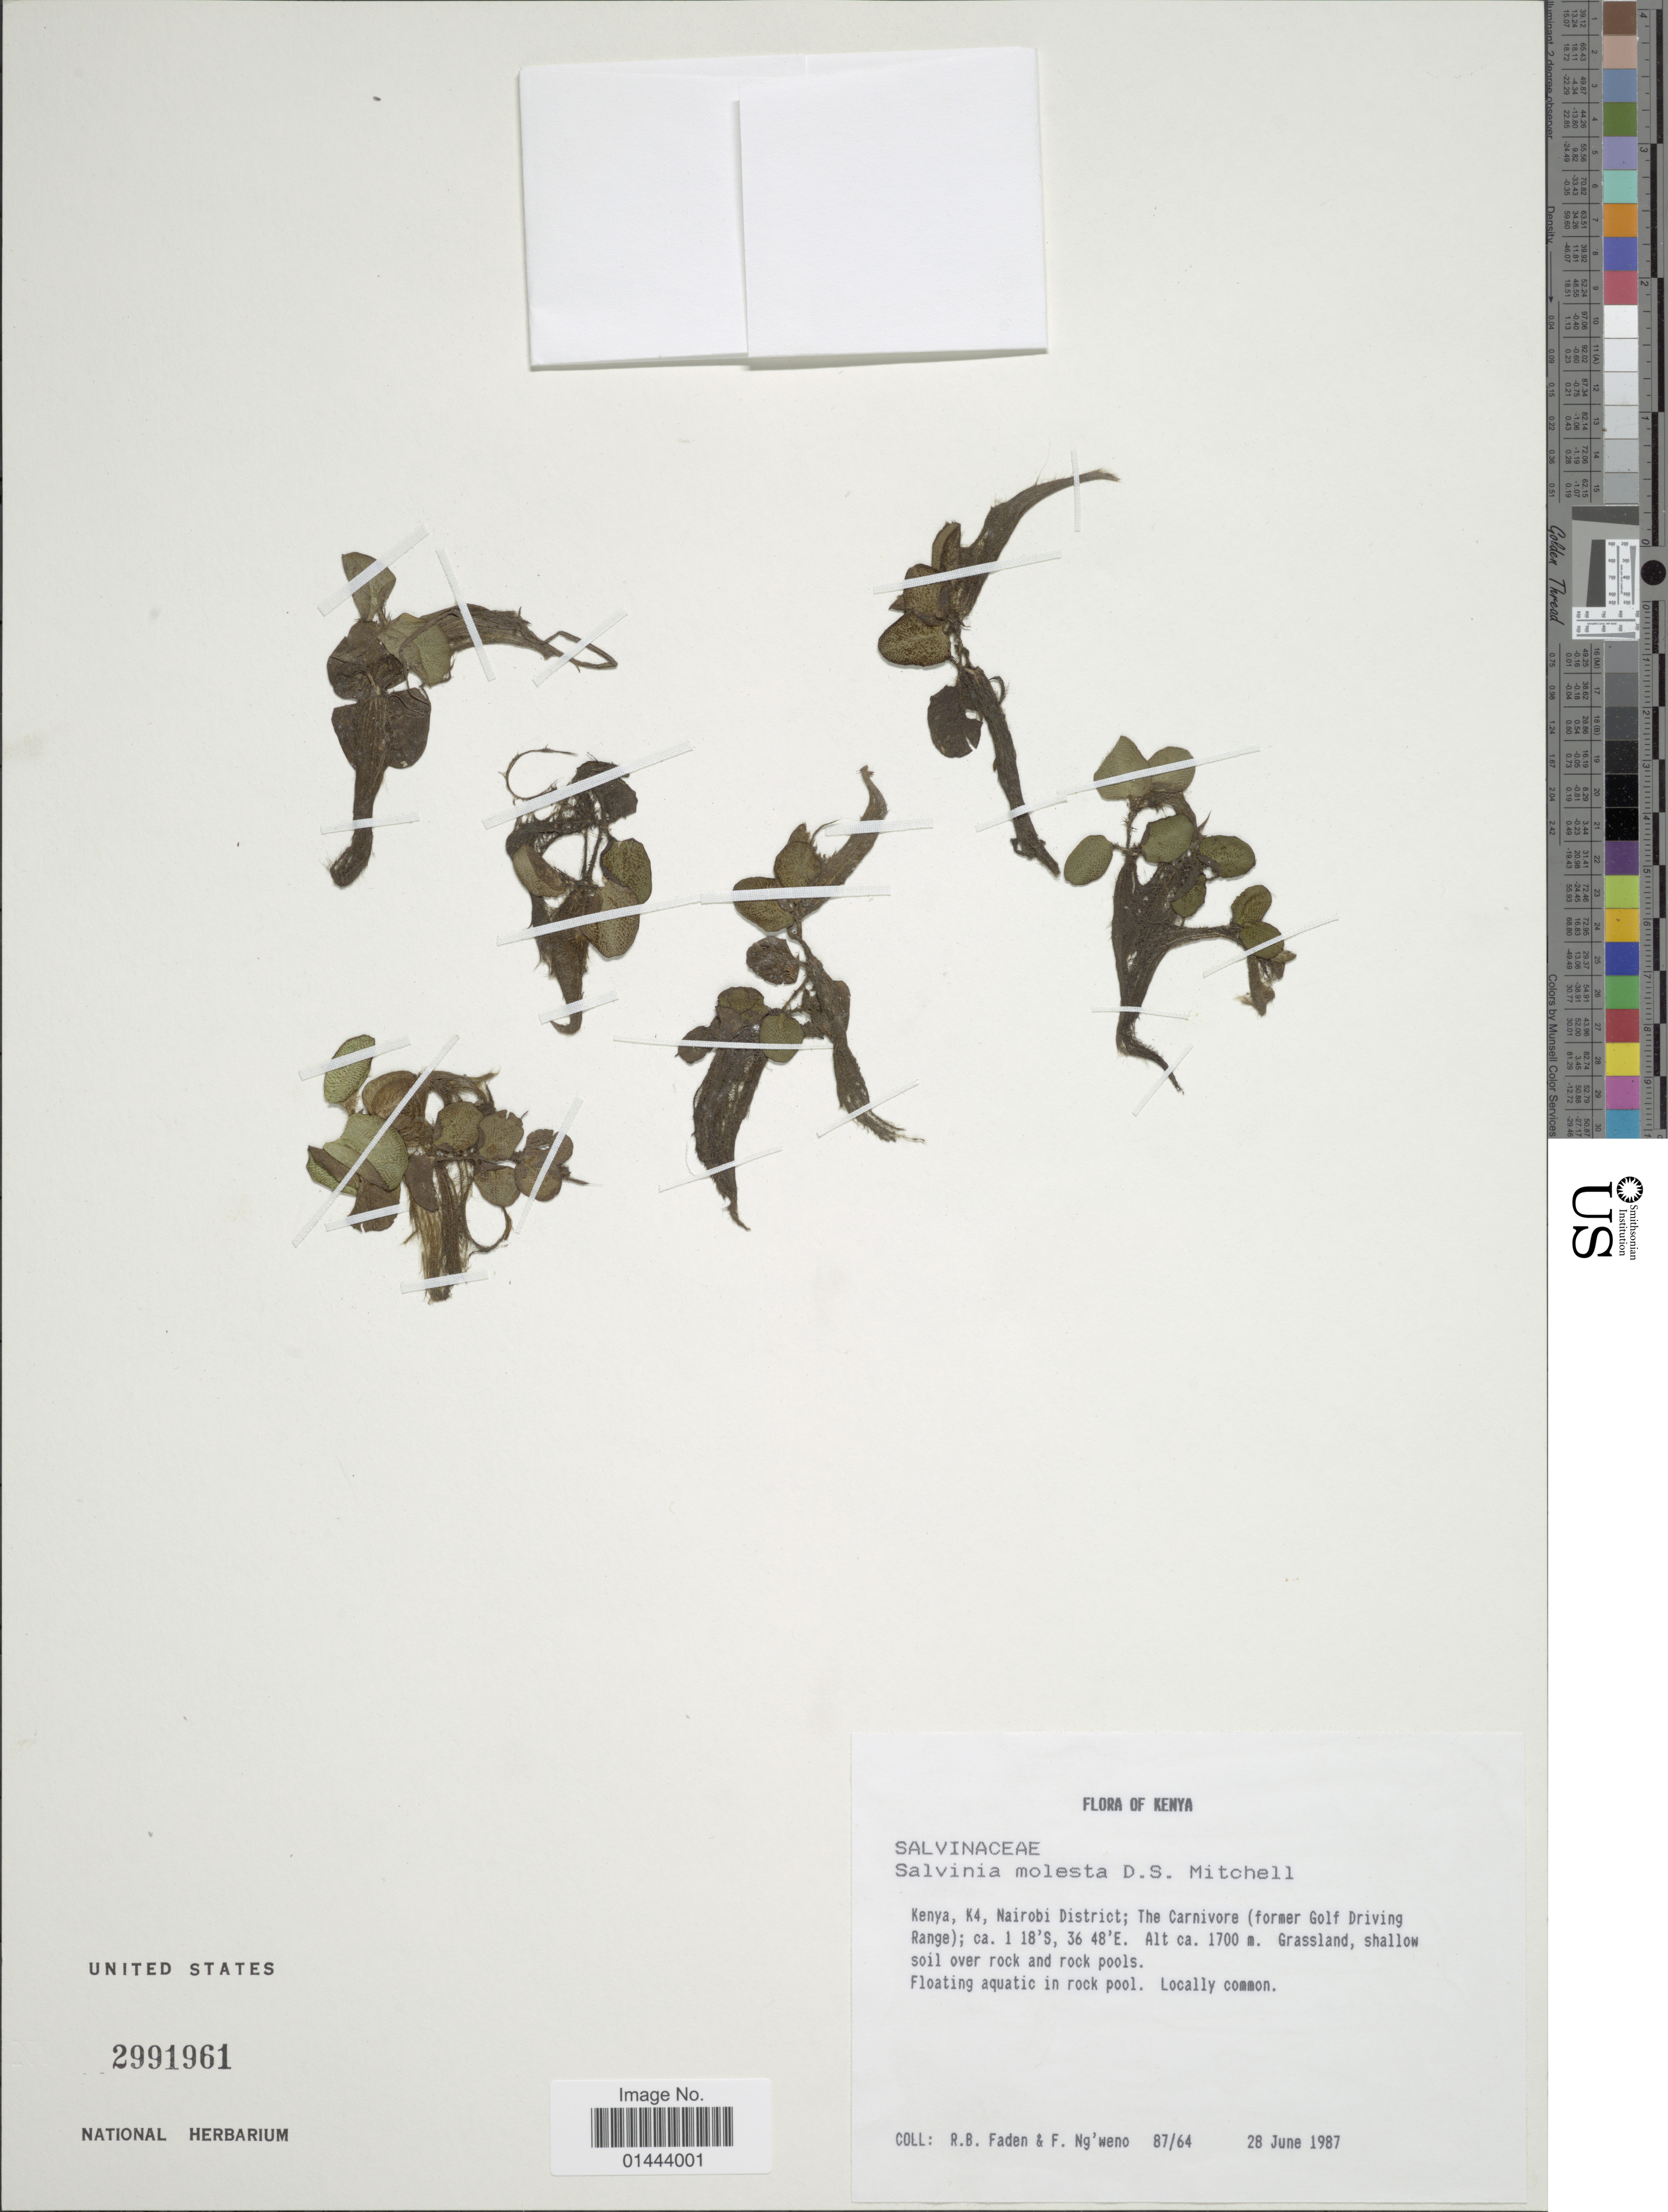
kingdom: Plantae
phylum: Tracheophyta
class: Polypodiopsida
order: Salviniales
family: Salviniaceae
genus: Salvinia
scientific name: Salvinia molesta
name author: D.S. Mitch.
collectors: R. B. Faden & F. Ng'weno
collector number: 87/64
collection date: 1987-06-29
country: Kenya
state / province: Nairobi Area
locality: K4, Nairobi District; The Carnivore (former Golf Driving Range); Grassland, shallow soil over rock and rock pools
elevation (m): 1700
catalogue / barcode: US 2991961